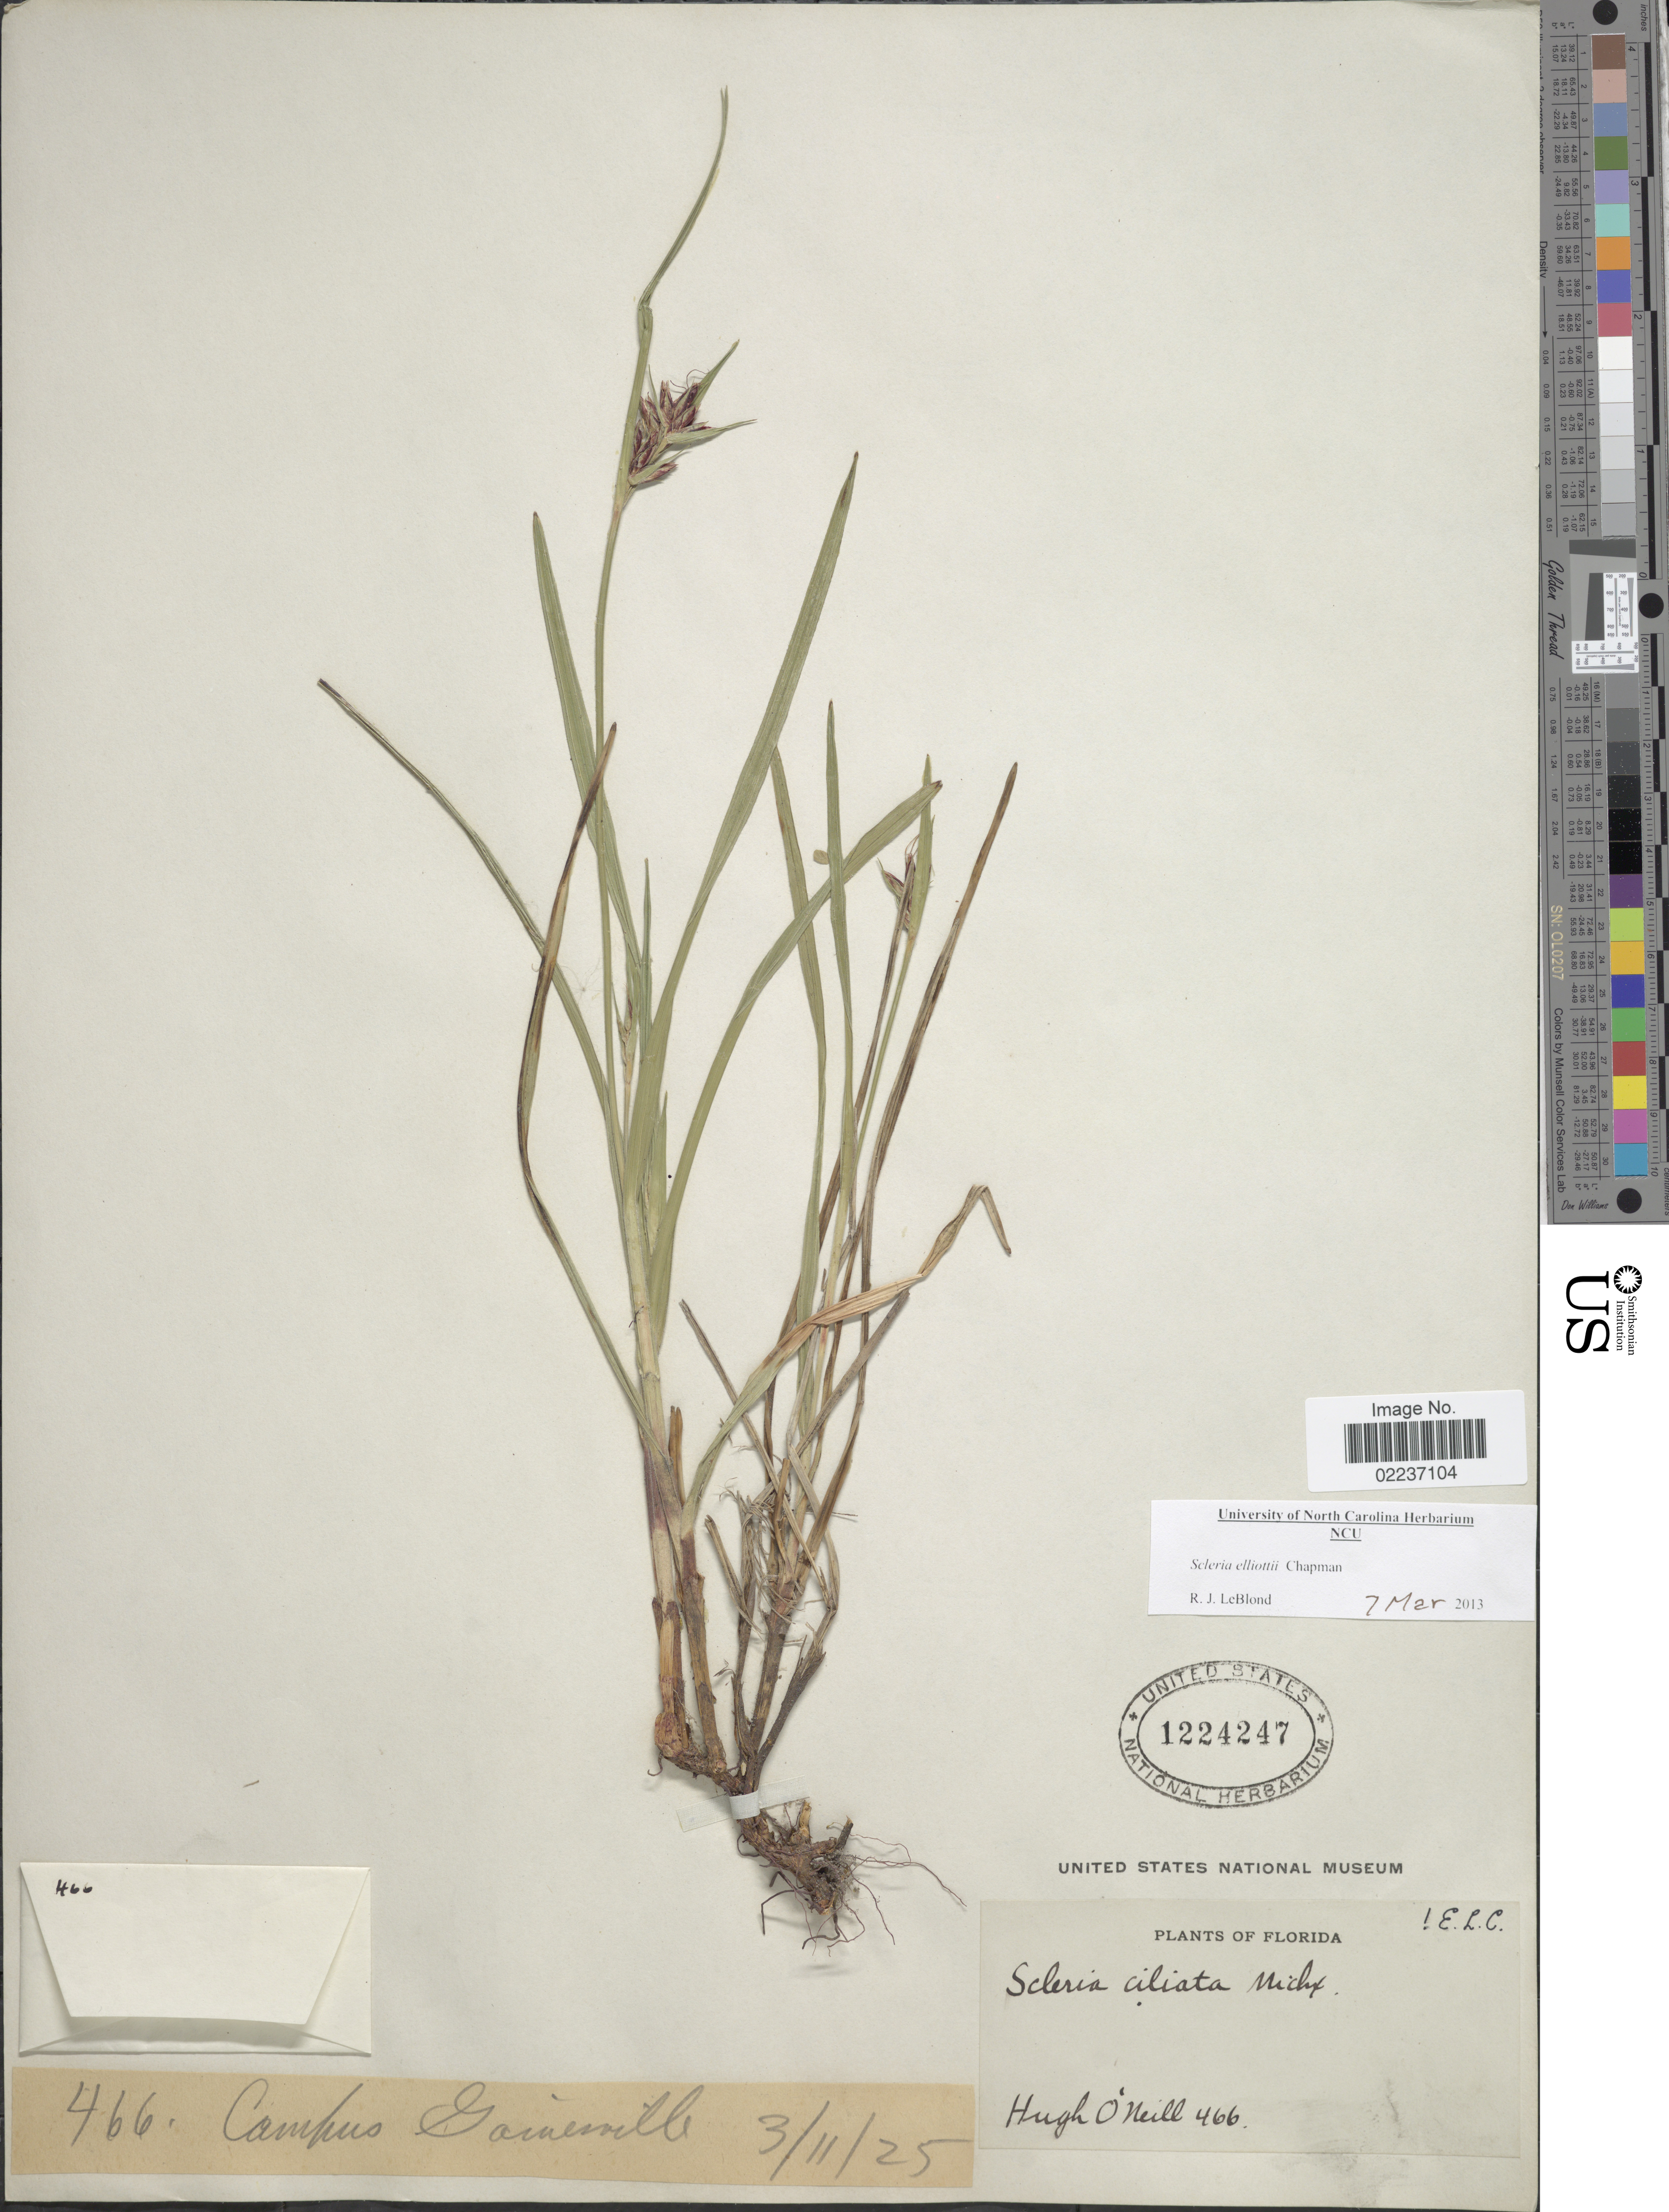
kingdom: Plantae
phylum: Tracheophyta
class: Liliopsida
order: Poales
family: Cyperaceae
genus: Scleria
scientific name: Scleria ciliata var. elliottii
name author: (Chapm.) Fernald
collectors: H. O'Neill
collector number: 466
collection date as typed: Transcribed d/m/y: 11/3/25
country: United States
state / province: Florida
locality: Campus Gainesville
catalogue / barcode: US 1224247